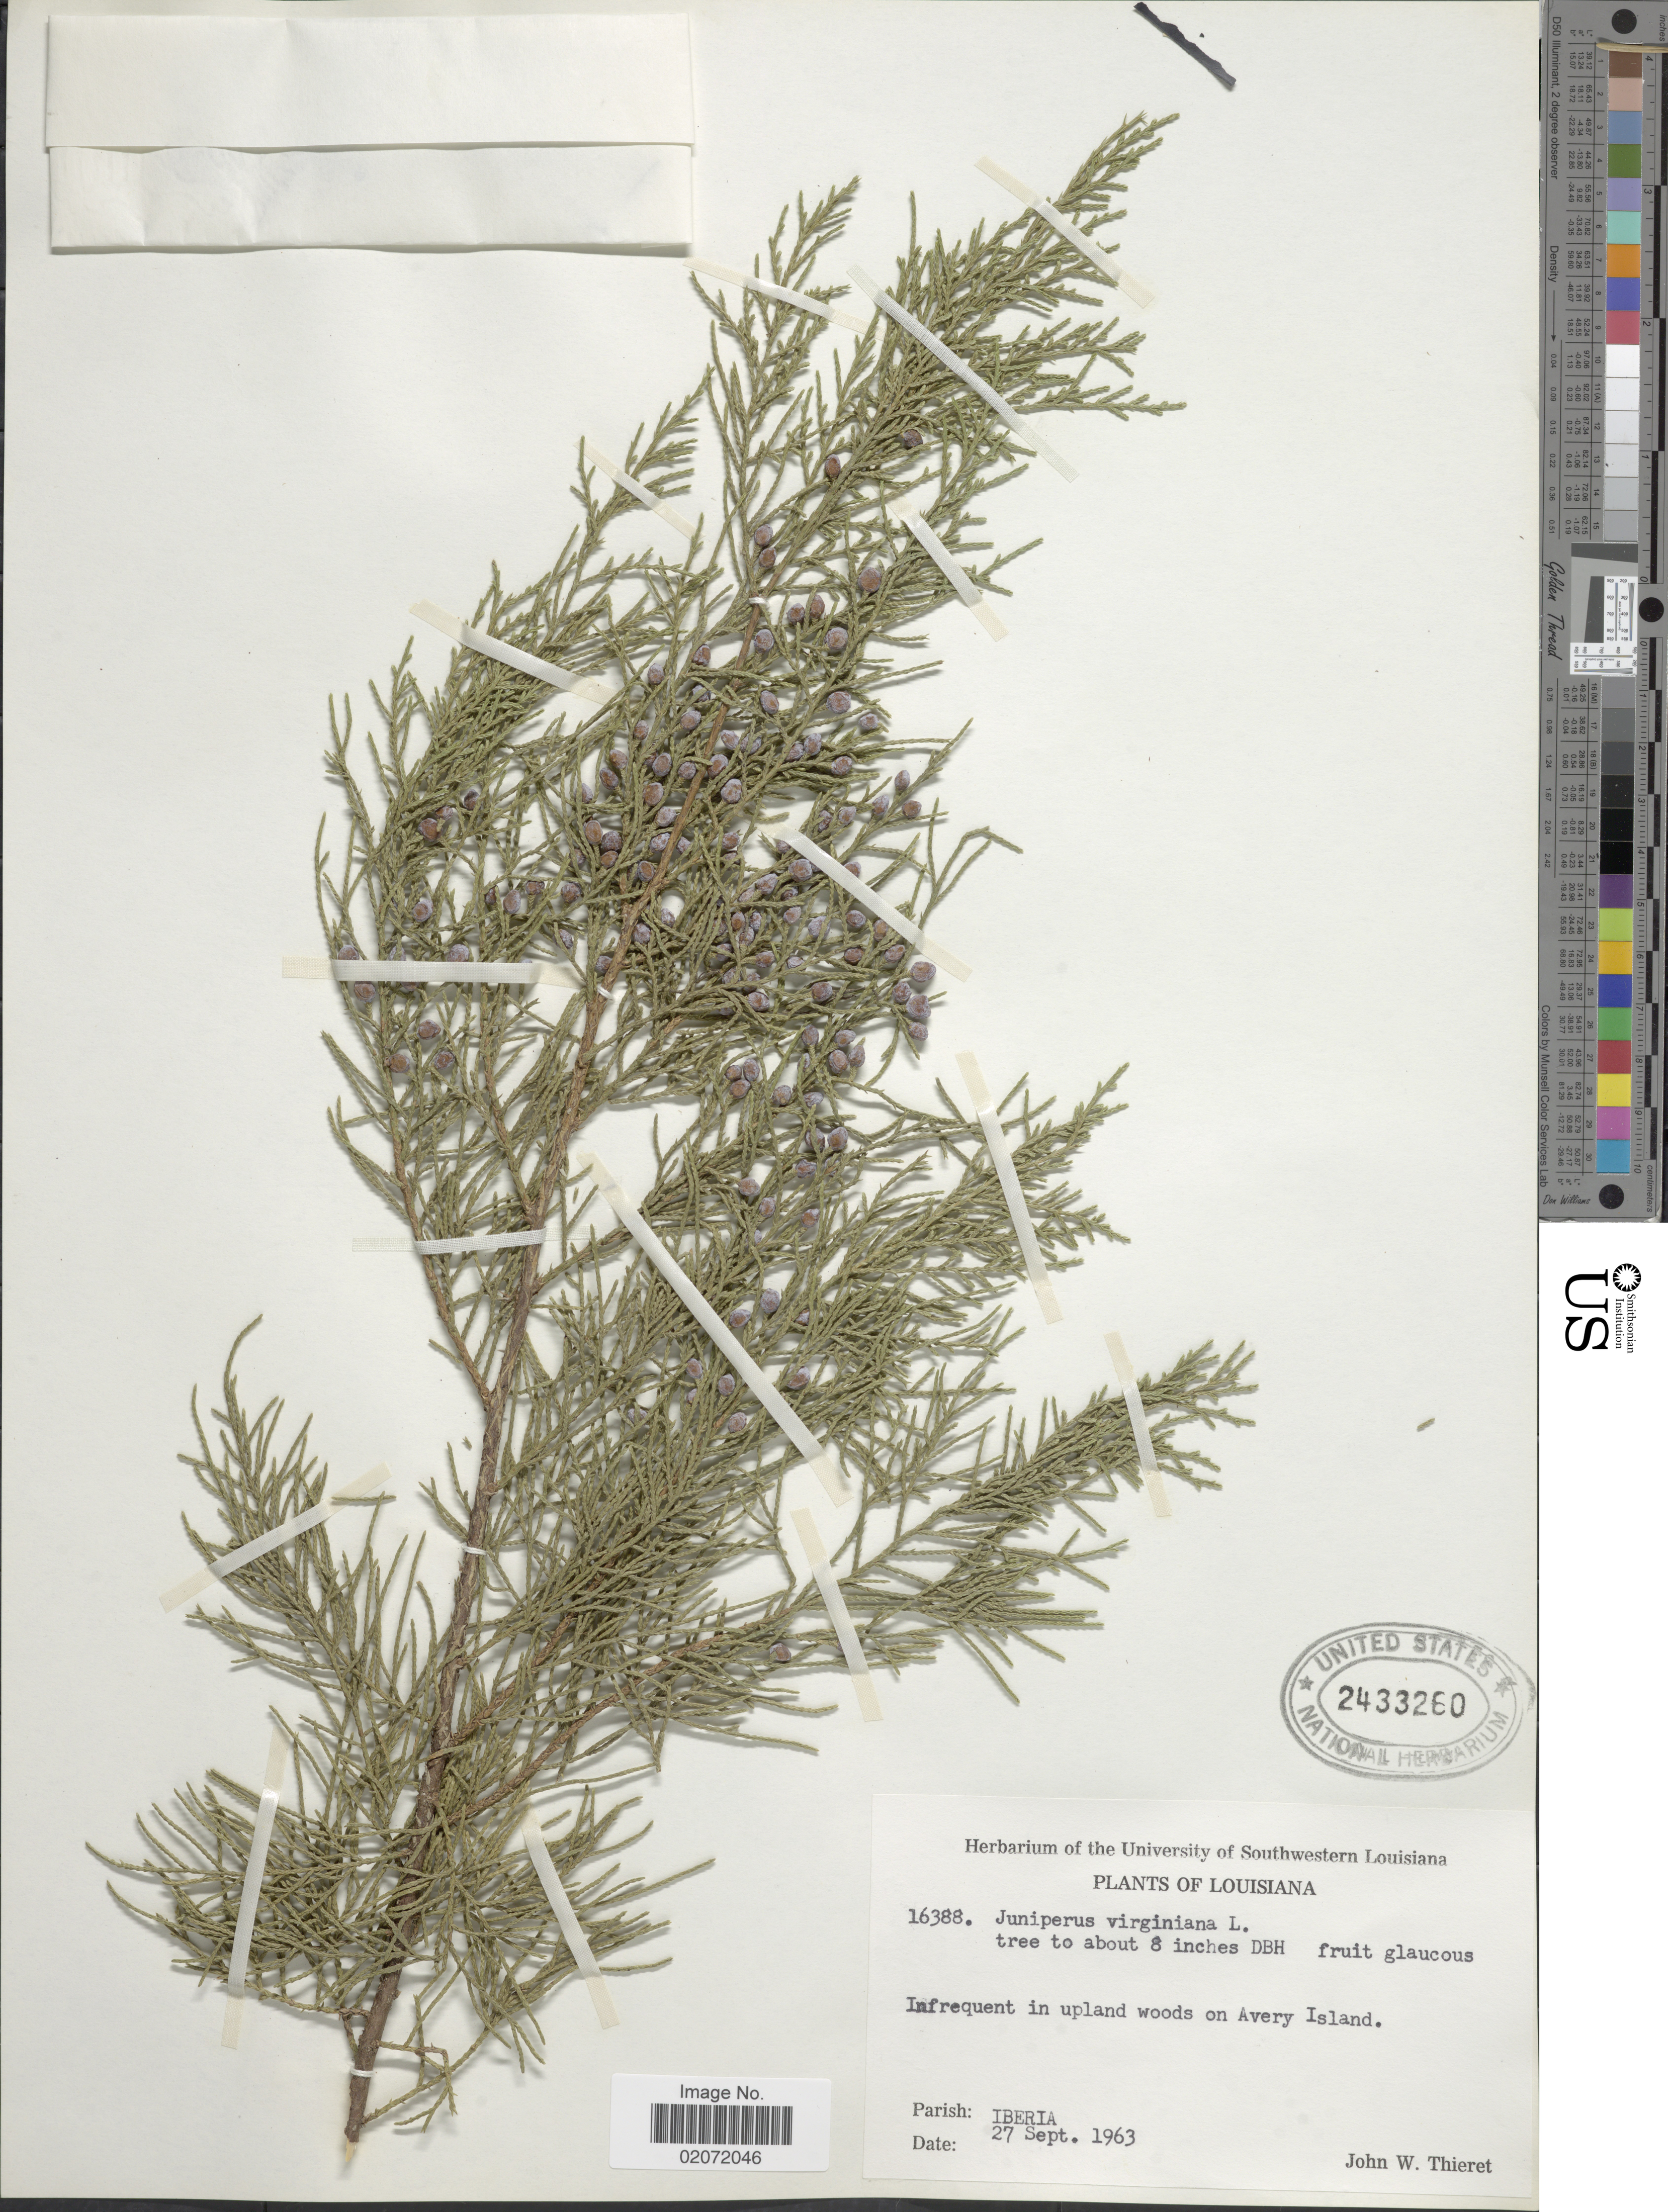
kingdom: Plantae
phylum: Tracheophyta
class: Pinopsida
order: Pinales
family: Cupressaceae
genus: Juniperus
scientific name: Juniperus virginiana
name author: L.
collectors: J. W. Thieret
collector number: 16388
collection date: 1963-09-27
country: United States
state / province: Louisiana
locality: On Avery Island. Parish Iberia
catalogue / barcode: US 2433260